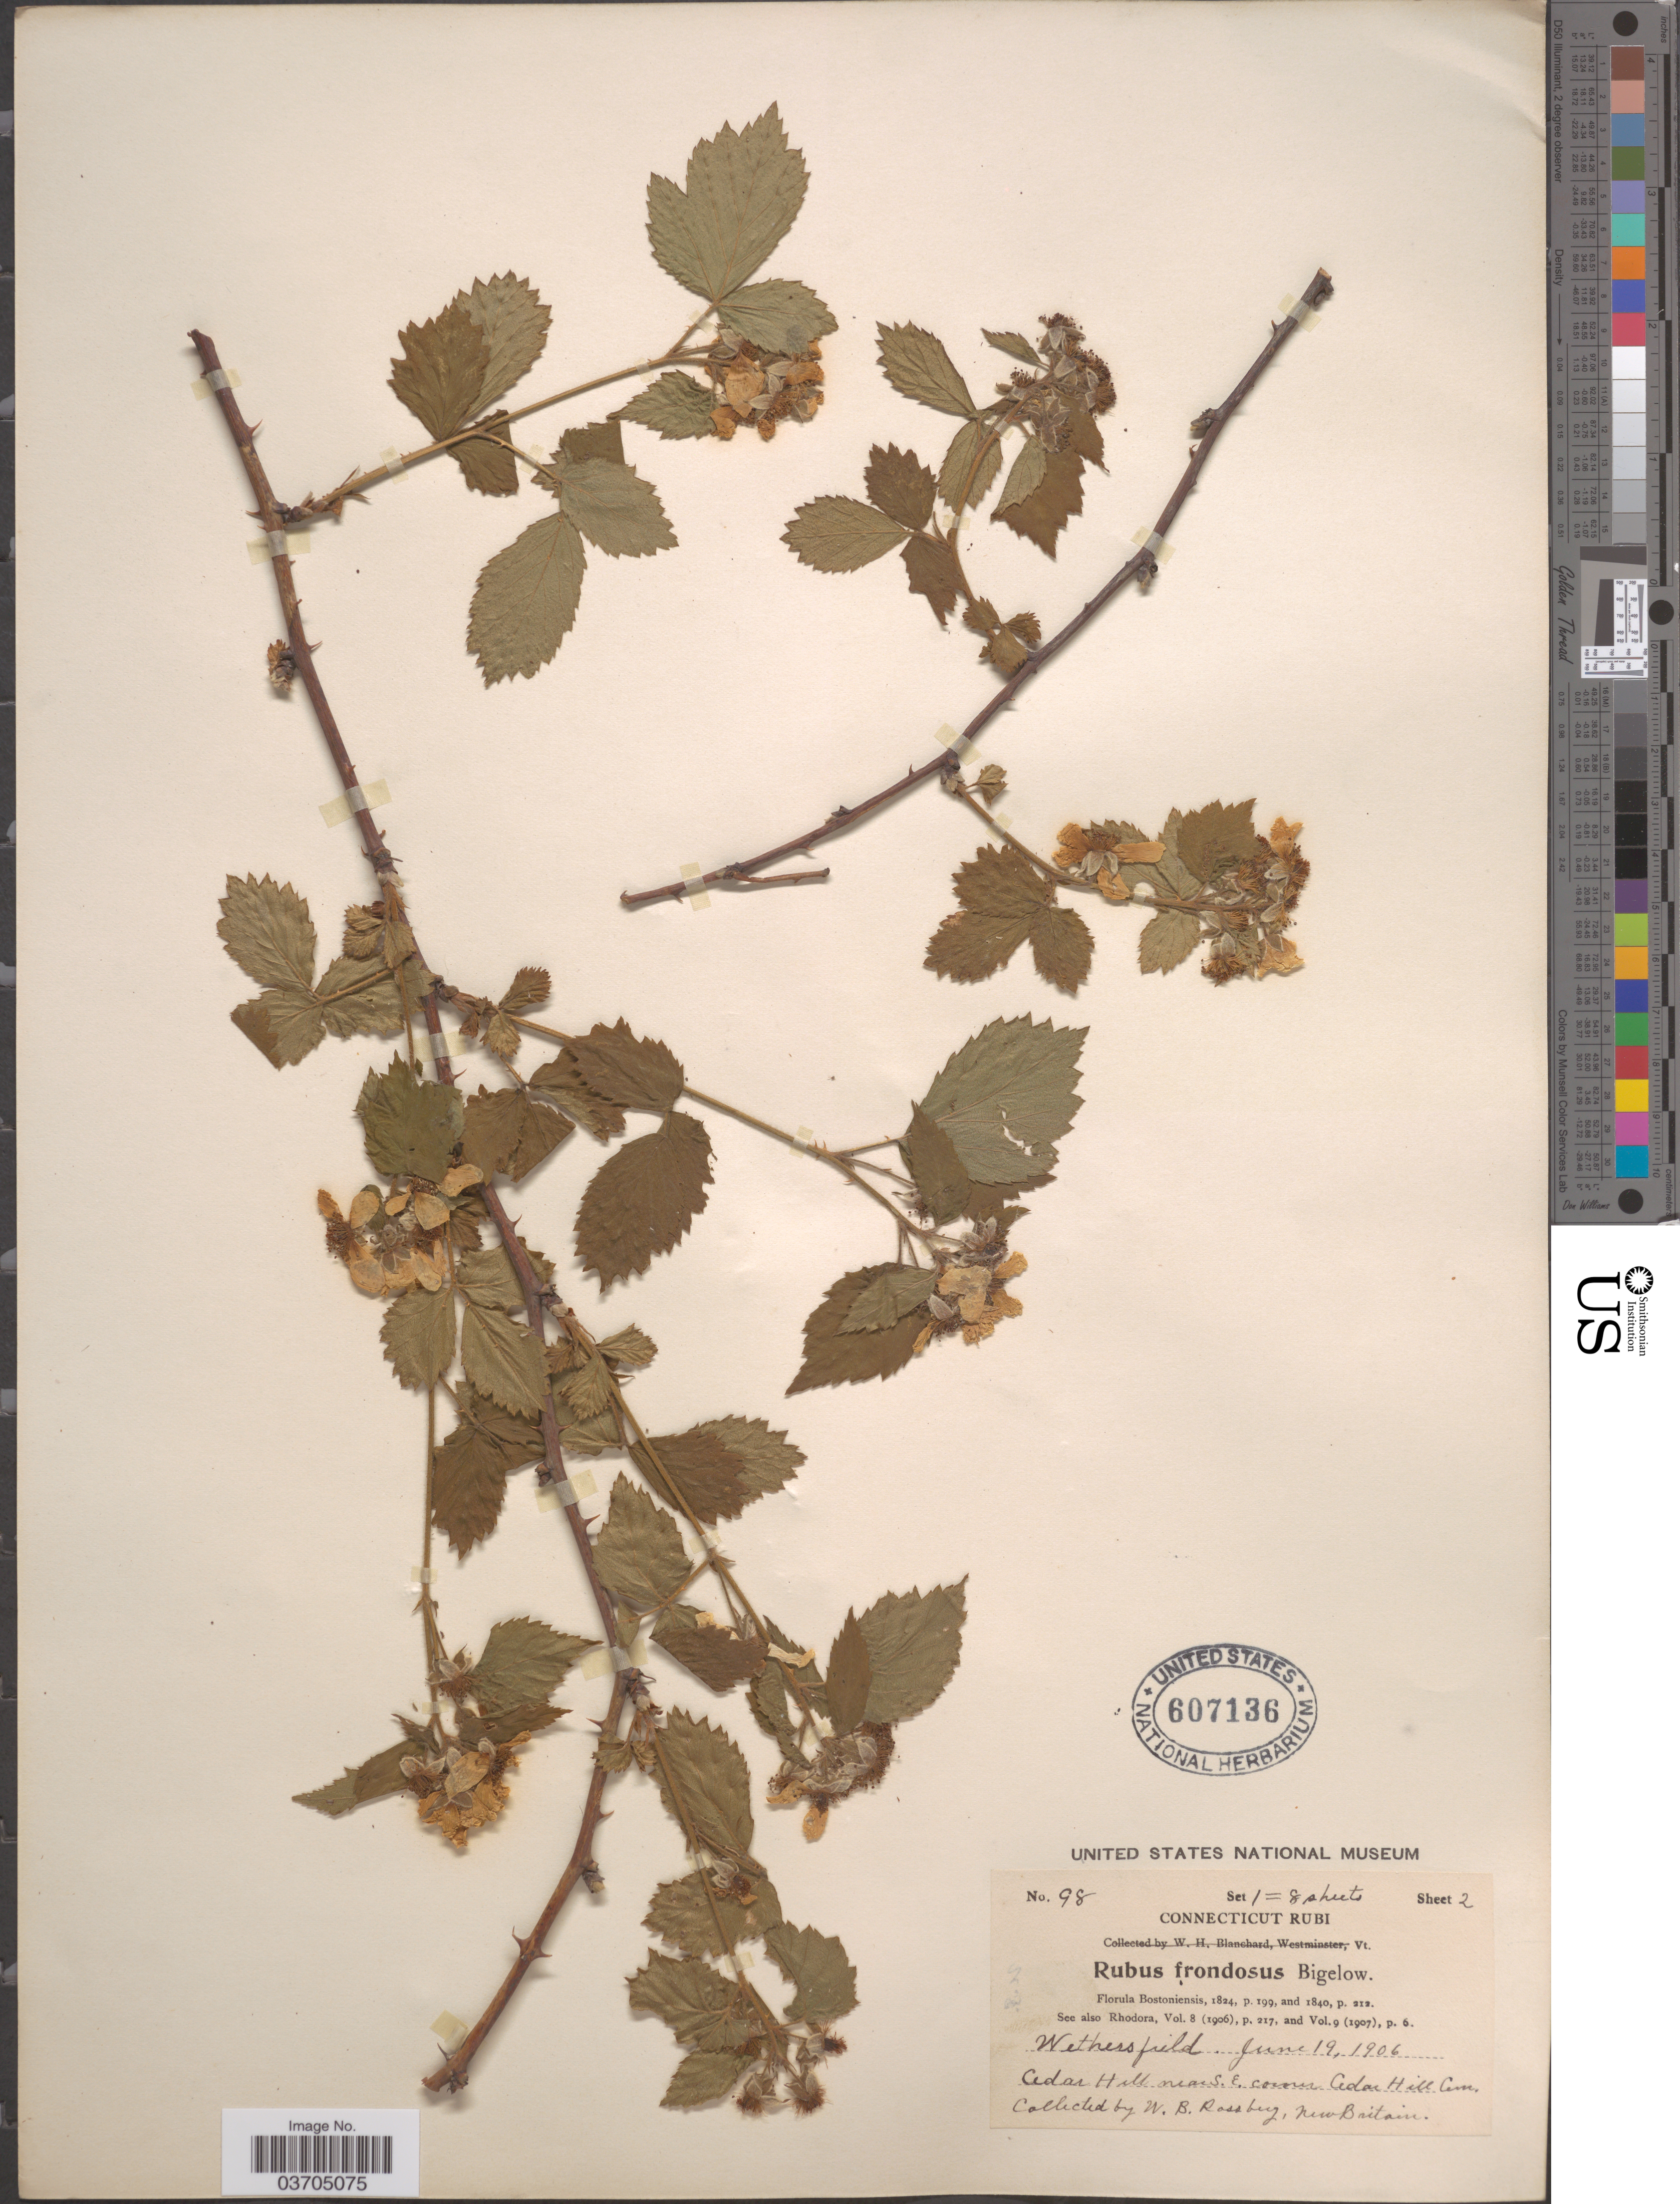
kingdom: Plantae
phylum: Tracheophyta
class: Magnoliopsida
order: Rosales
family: Rosaceae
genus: Rubus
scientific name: Rubus frondosus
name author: Bigelow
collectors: W. Rossberg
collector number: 98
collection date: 1906-06-19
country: United States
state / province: Connecticut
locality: Wethersfield. Cedar Hill near S. E. corner Cedar Hill Cem.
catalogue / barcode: US 607136